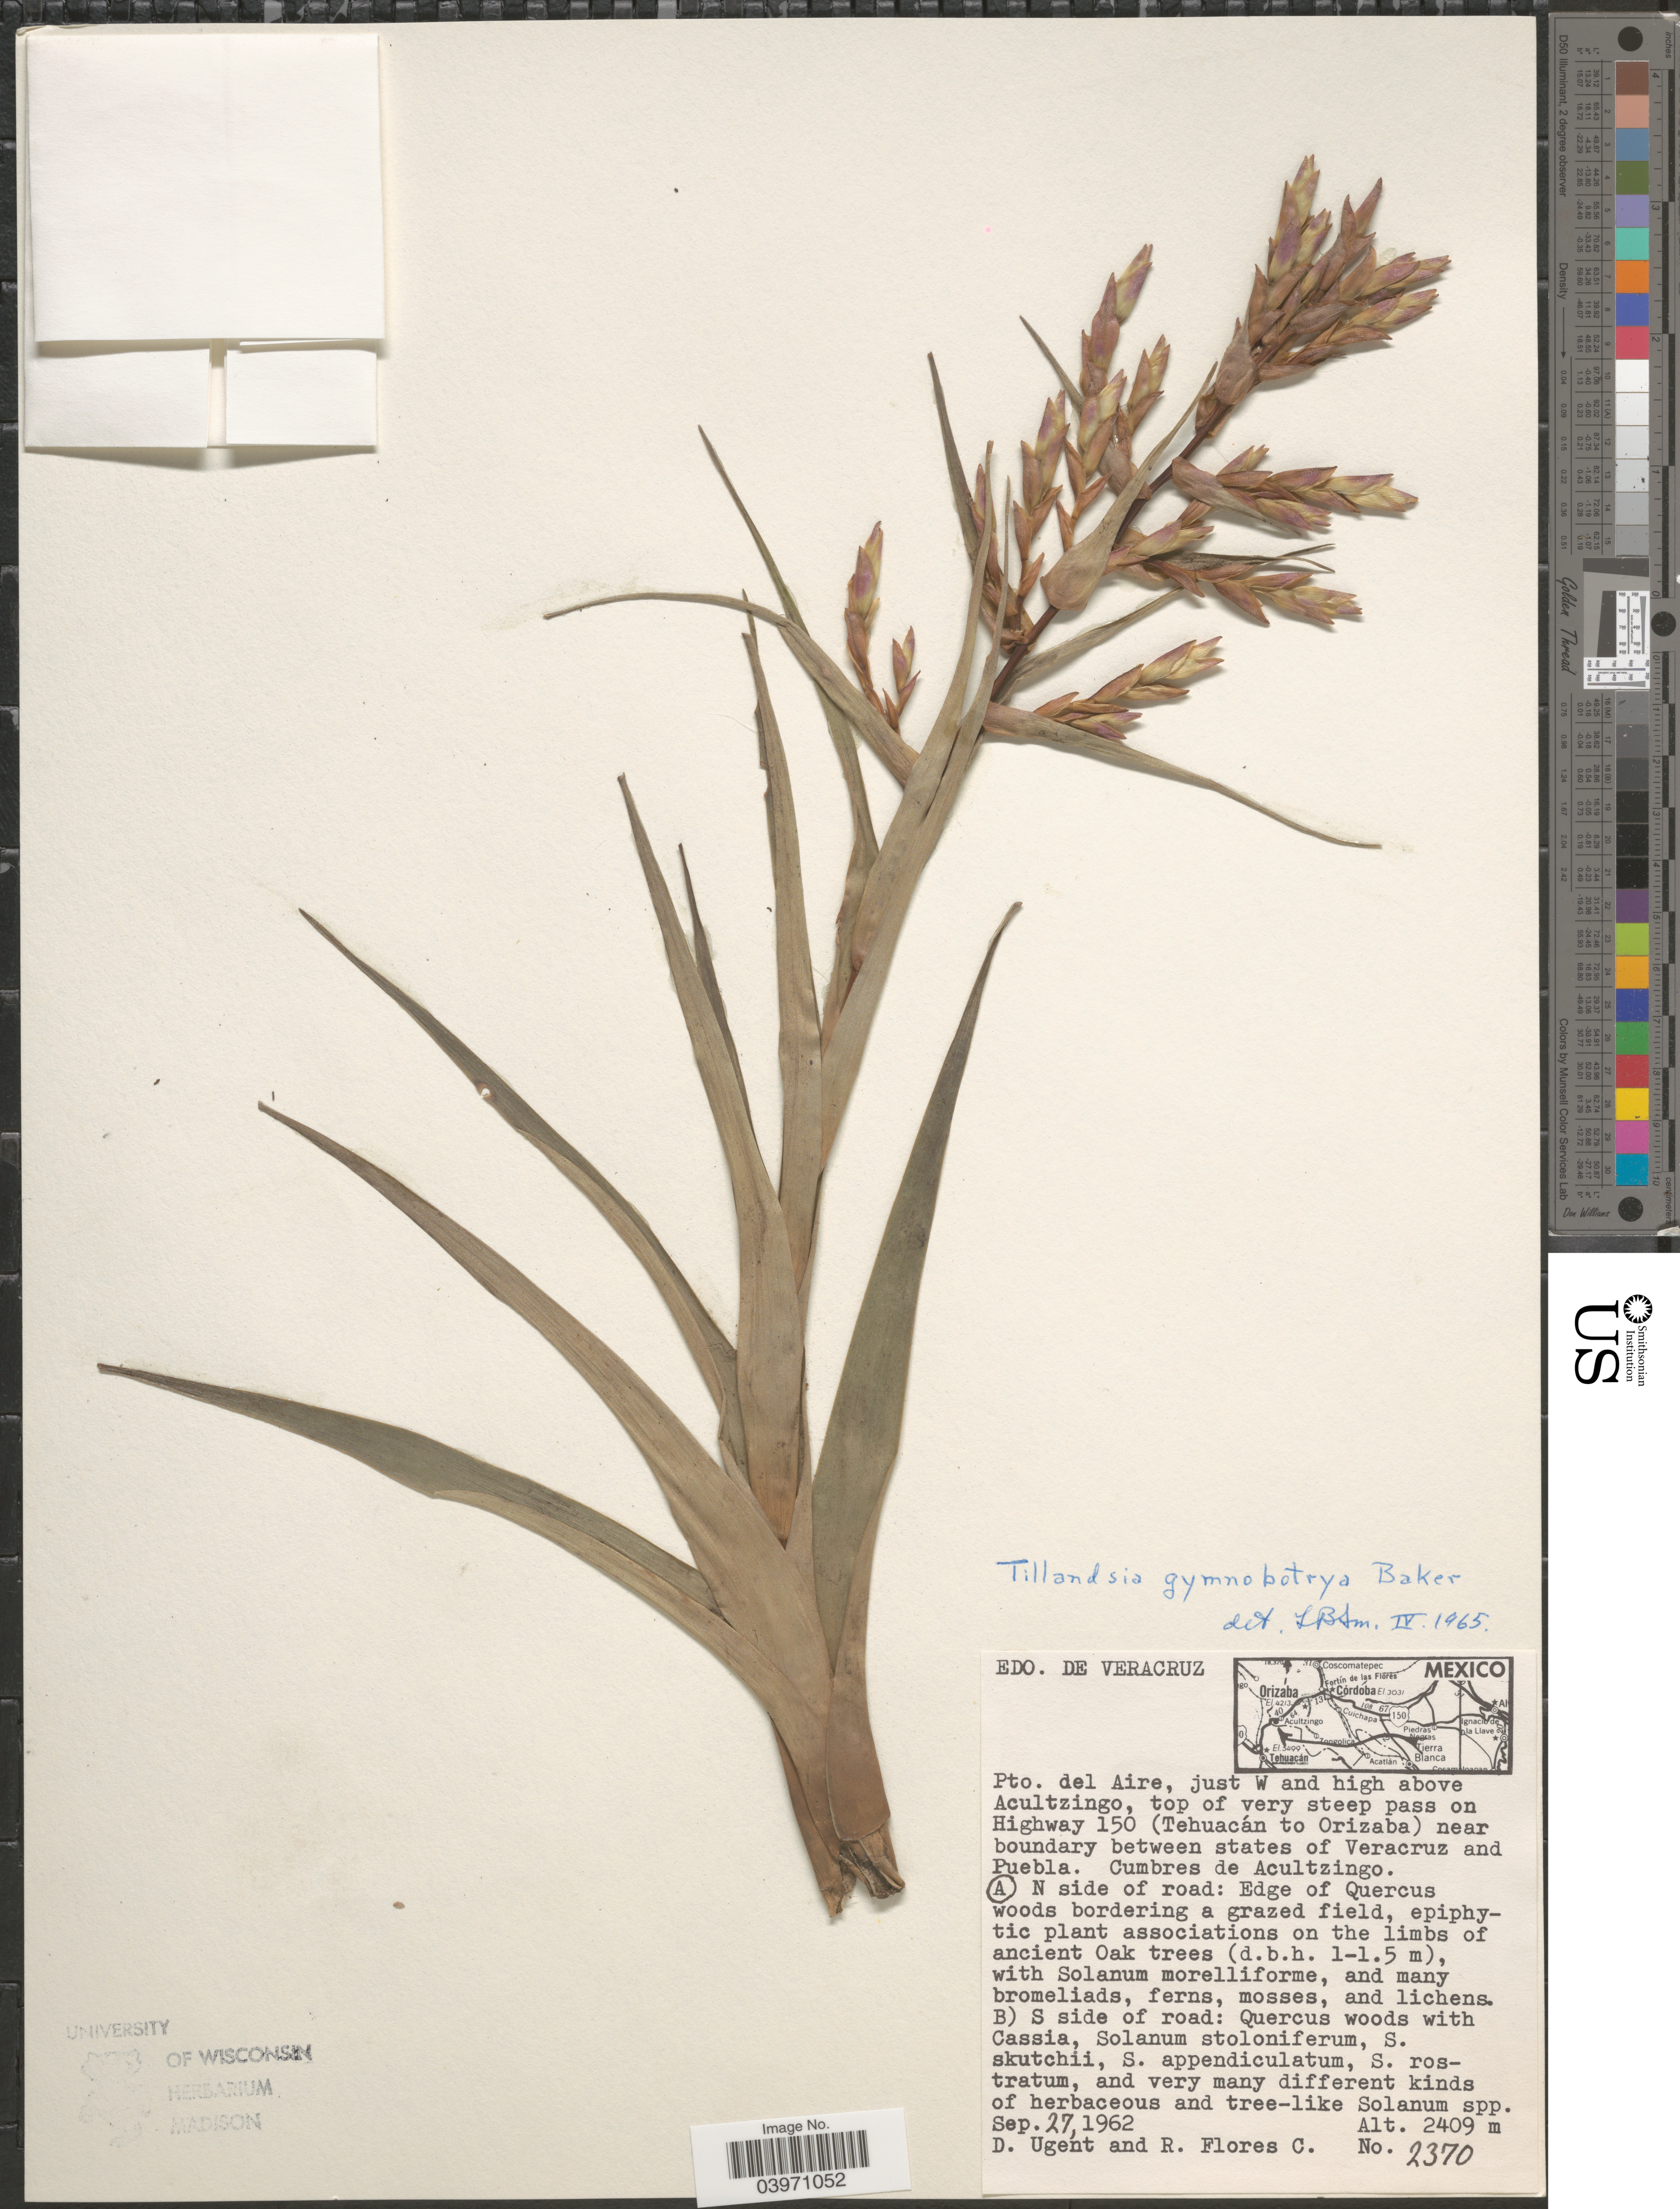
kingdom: Plantae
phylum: Tracheophyta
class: Liliopsida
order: Poales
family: Bromeliaceae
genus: Tillandsia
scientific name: Tillandsia gymnobotrya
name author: Baker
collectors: D. Ugent & R. Flores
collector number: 2370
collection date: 1962-09-27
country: Mexico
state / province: Veracruz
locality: Pto. de Aire, just W and high above Acultzingo, top of very steep pass on Highway 150 (Tehuacán to Orizaba) near boundary between states of Veracruz and Puebla. Cumbres de Acultzingo. N side of road.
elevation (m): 2409